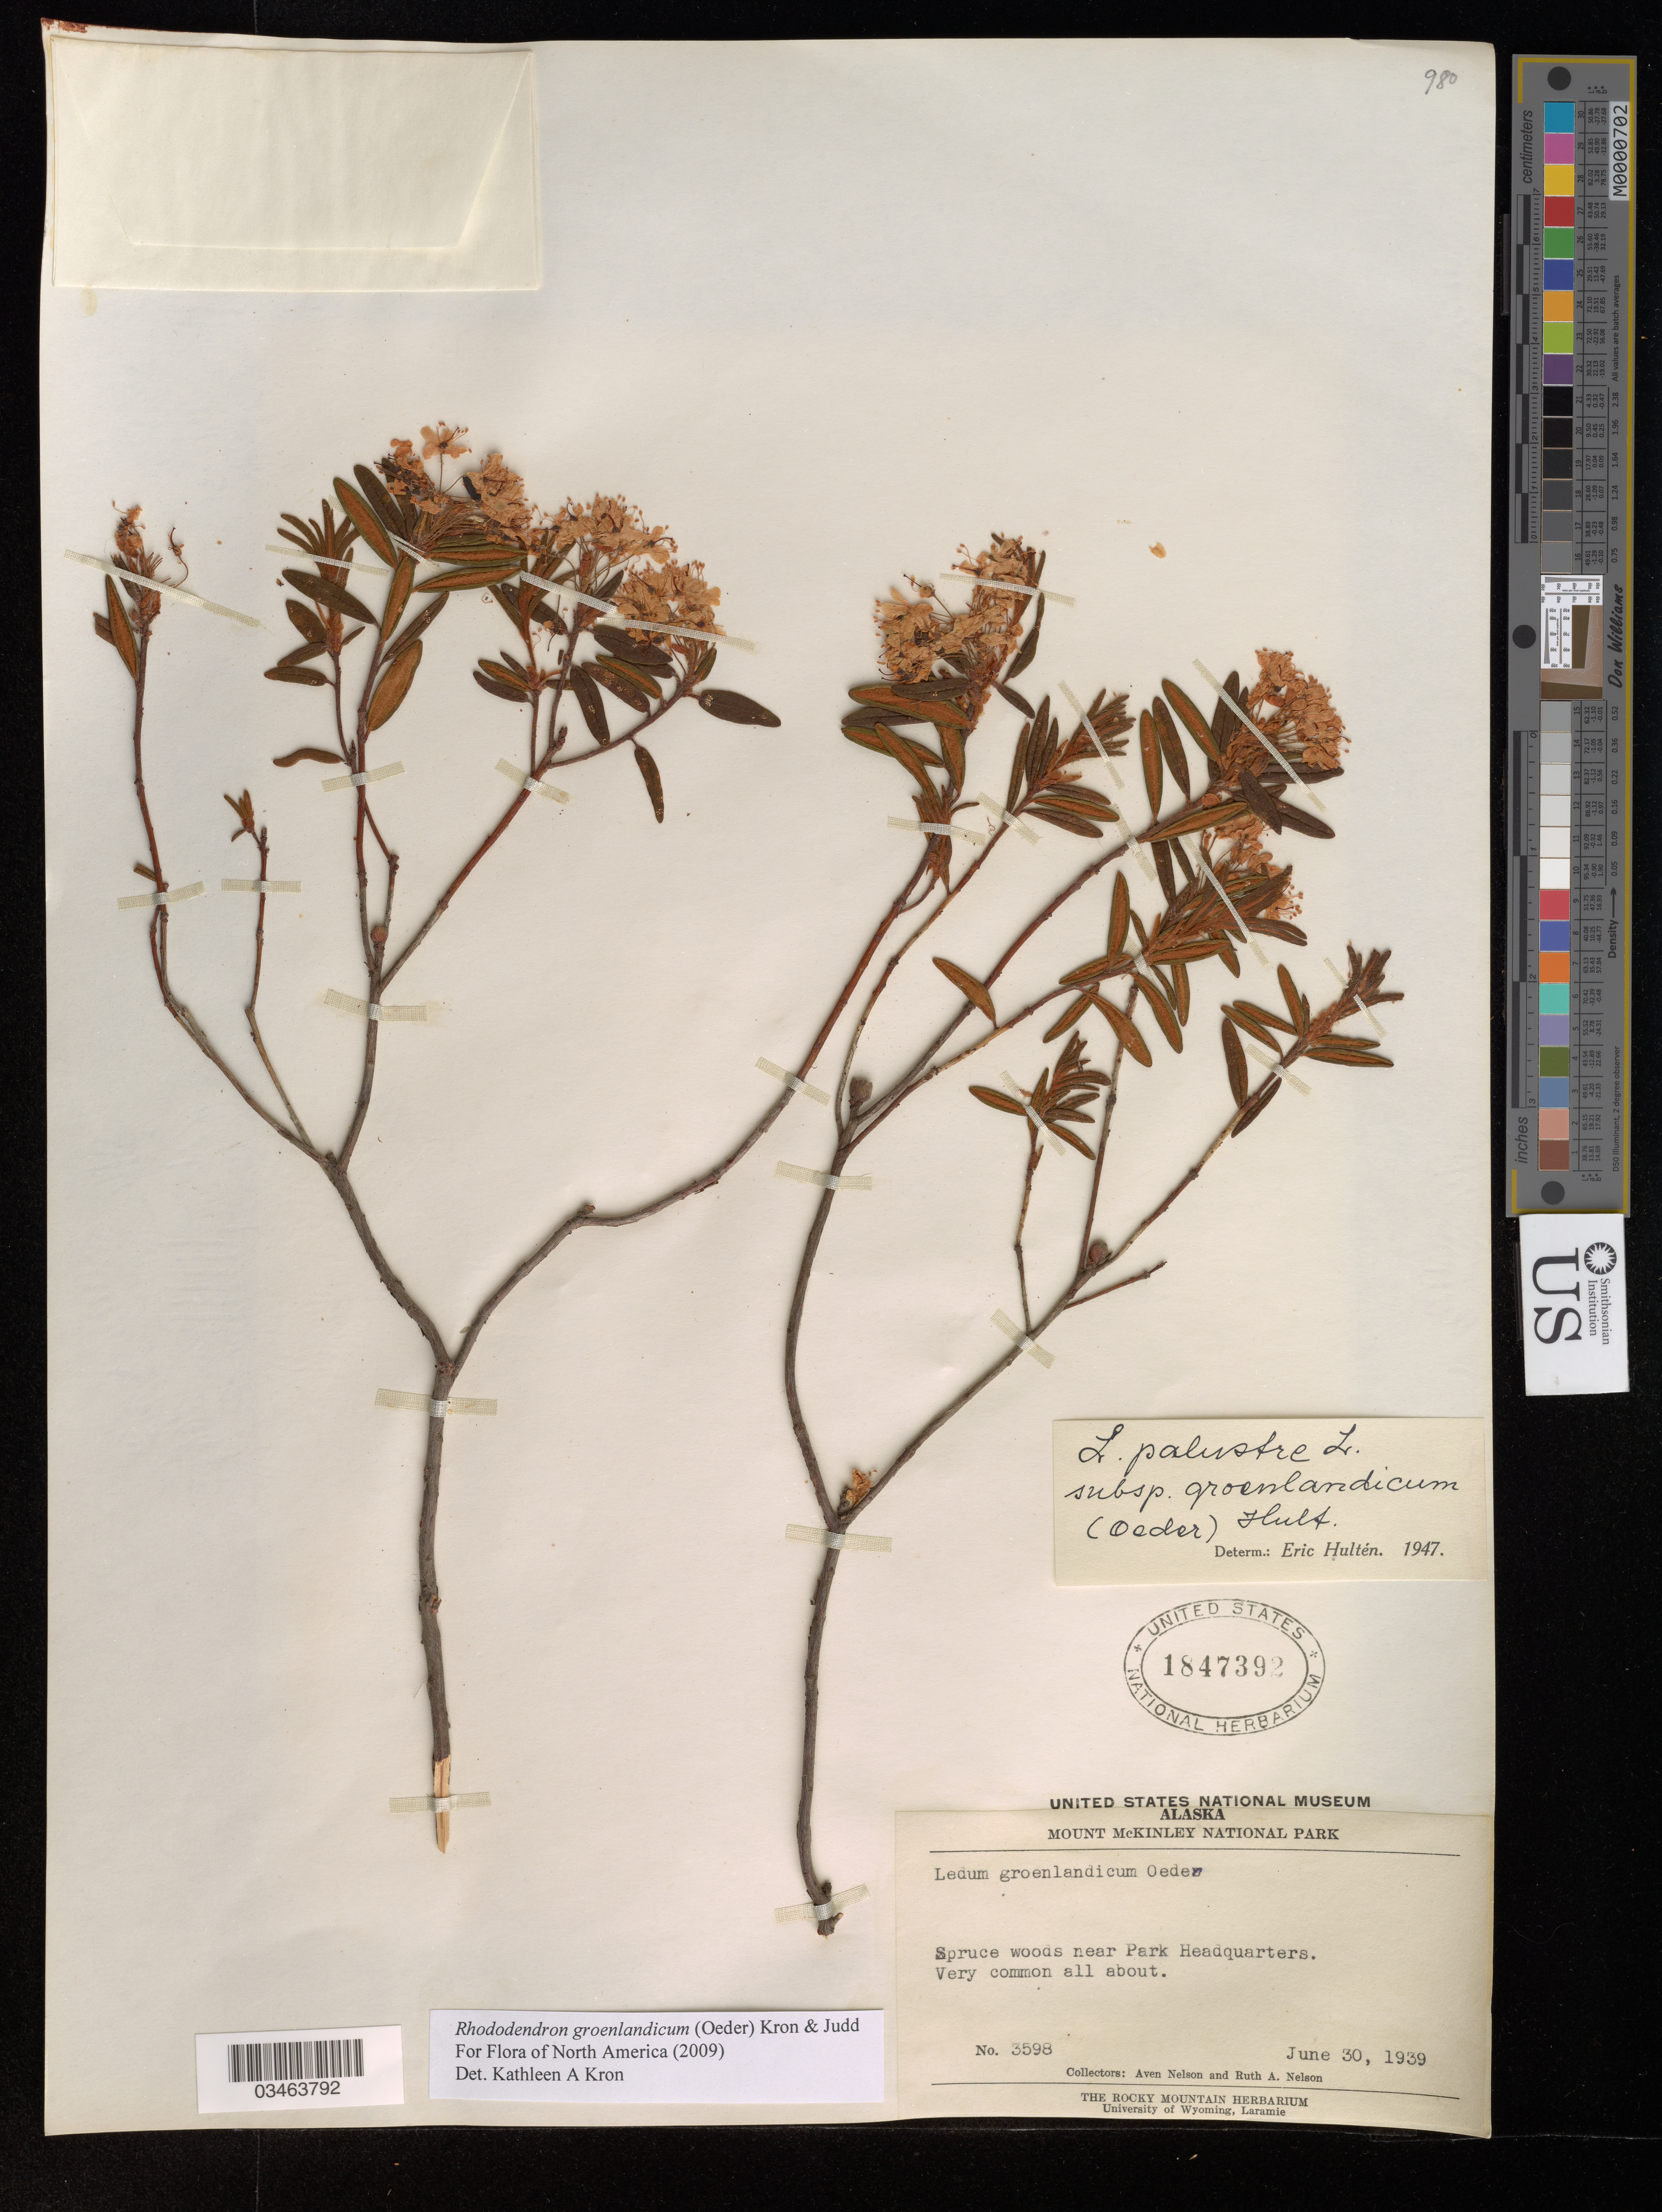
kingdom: Plantae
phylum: Tracheophyta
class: Magnoliopsida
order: Ericales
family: Ericaceae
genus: Rhododendron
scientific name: Rhododendron groenlandicum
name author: (Oeder) Kron & Judd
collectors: A. Nelson & R. A. Nelson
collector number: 3598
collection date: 1939-06-30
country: United States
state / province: Alaska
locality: Mount McKinley National Park. Spruce woods near Park Headquarters.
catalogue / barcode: US 1847392